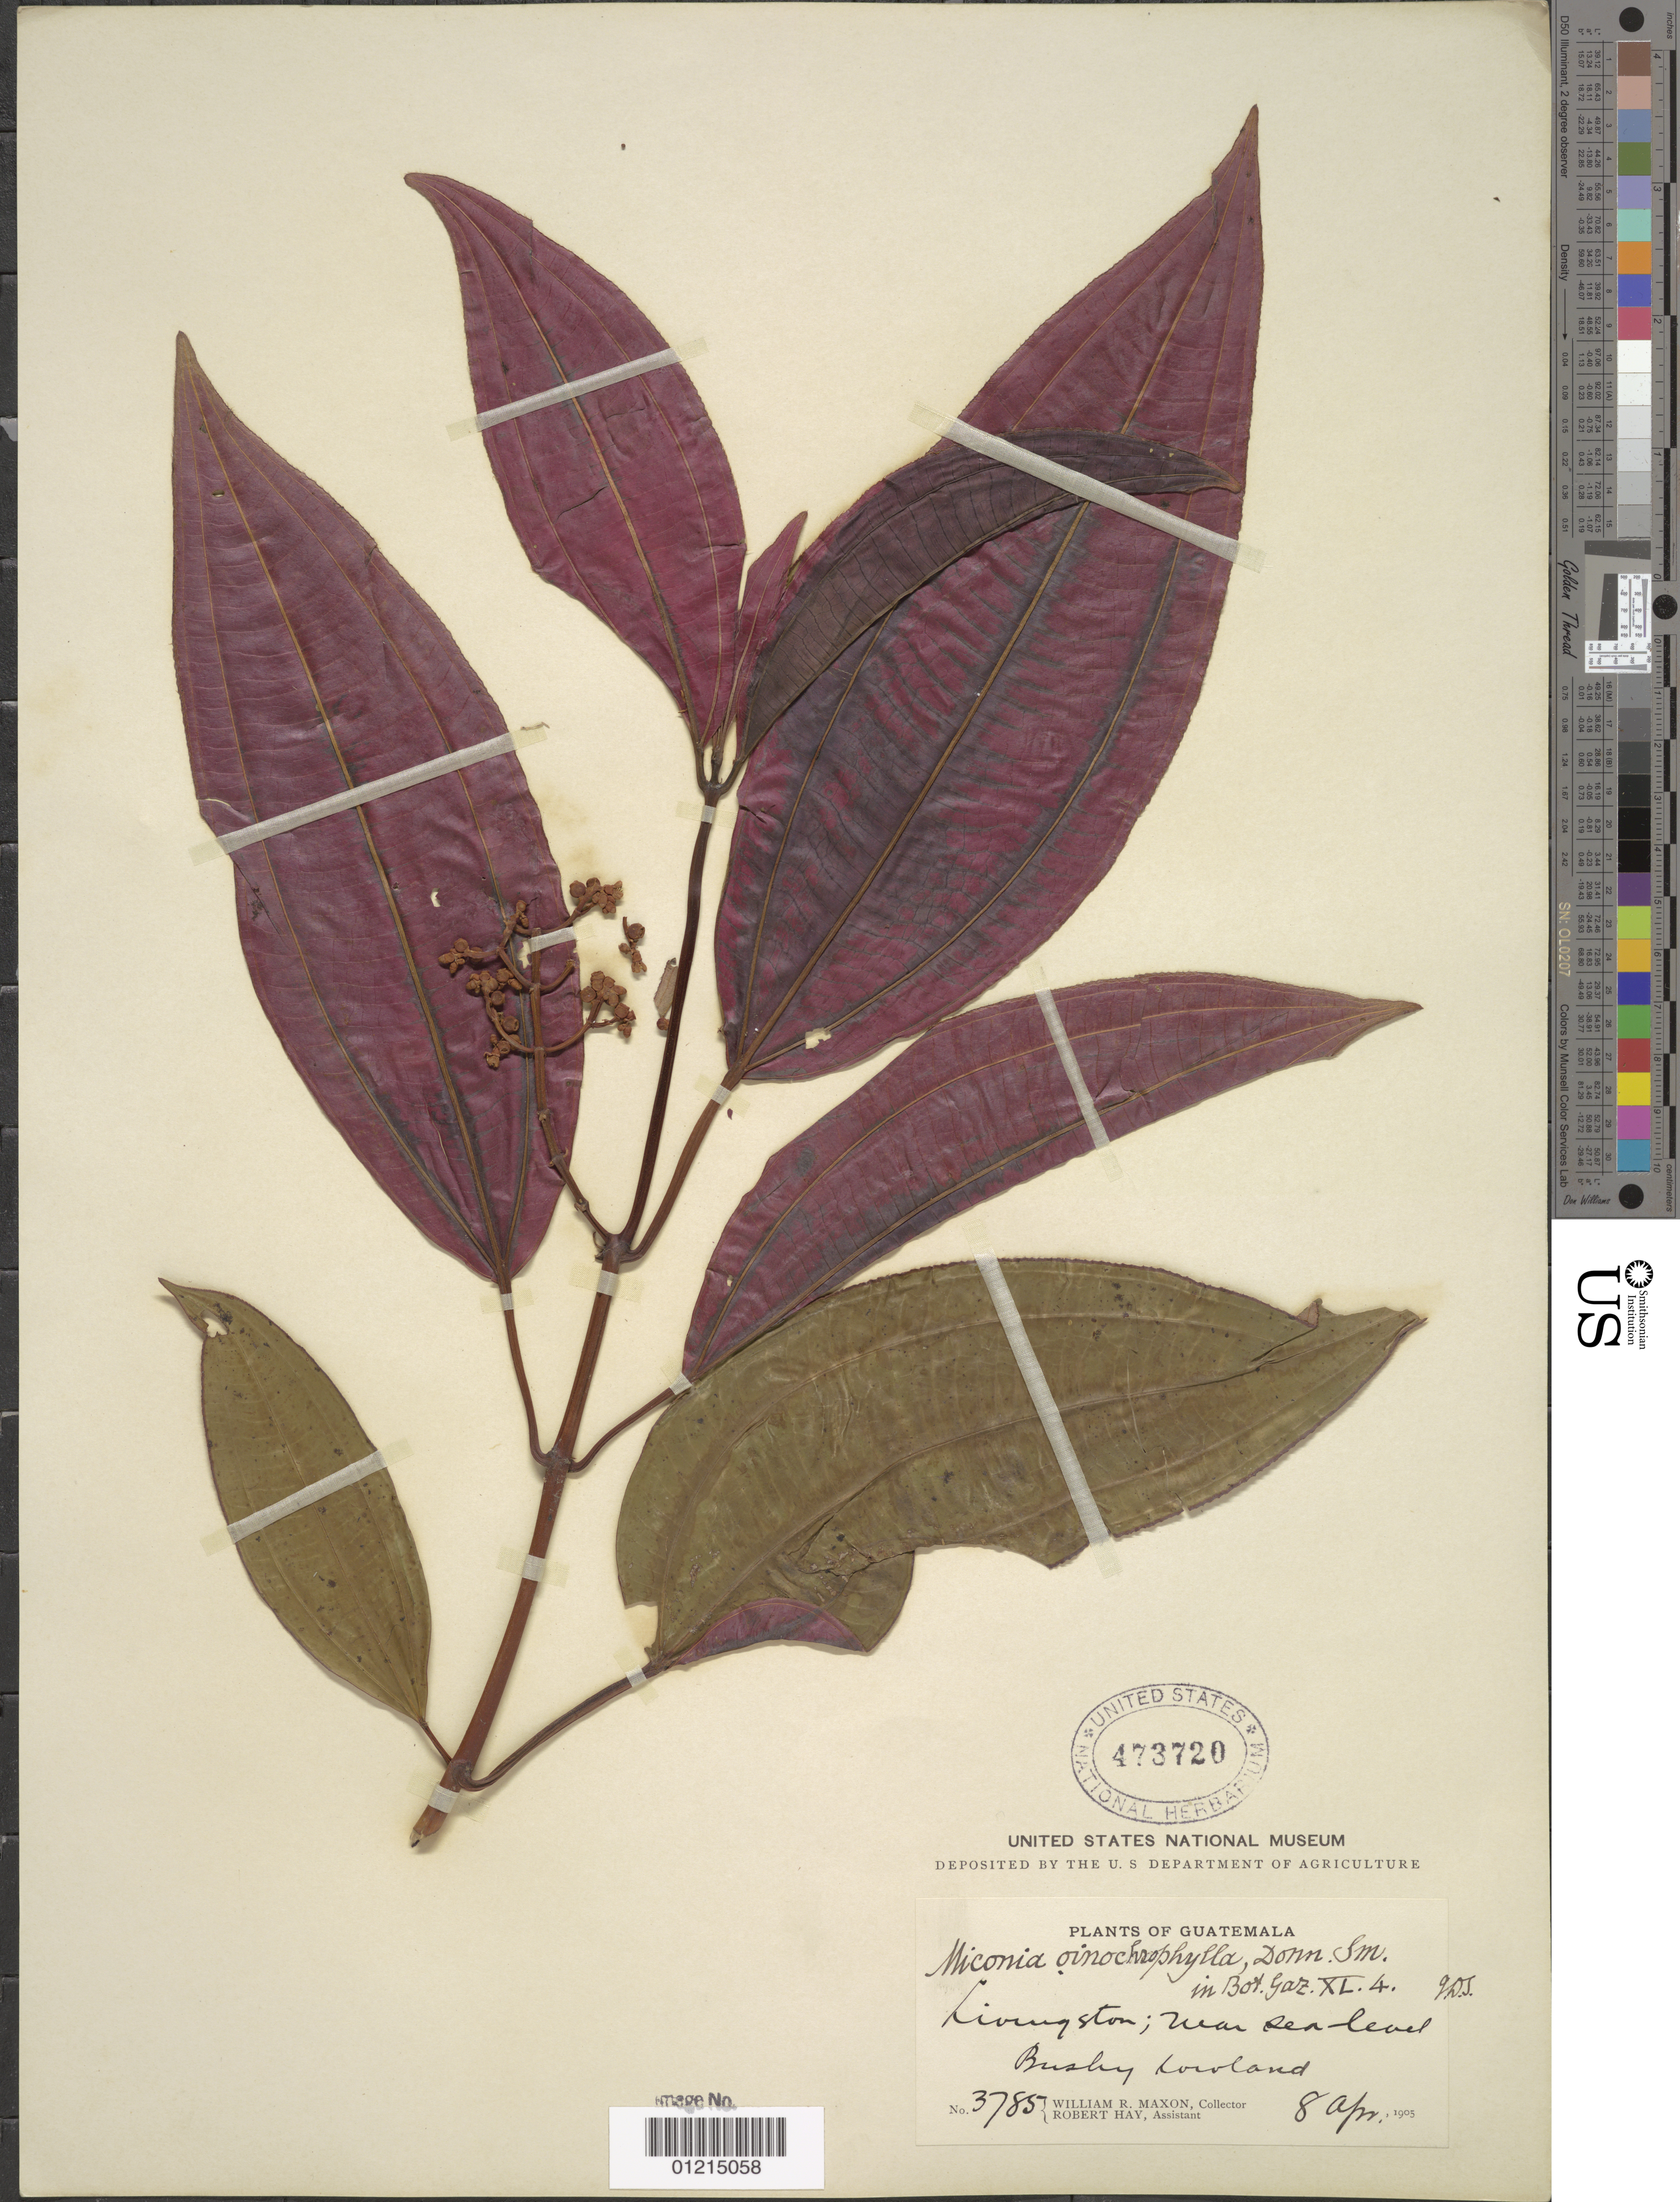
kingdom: Plantae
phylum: Tracheophyta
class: Magnoliopsida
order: Myrtales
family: Melastomataceae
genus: Miconia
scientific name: Miconia oinochrophylla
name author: Donn. Sm.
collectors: W. R. Maxon & R. Hay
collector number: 3785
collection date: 1905-04-08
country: Guatemala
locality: Livingston, near sea level, bushy lowland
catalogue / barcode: US 473720